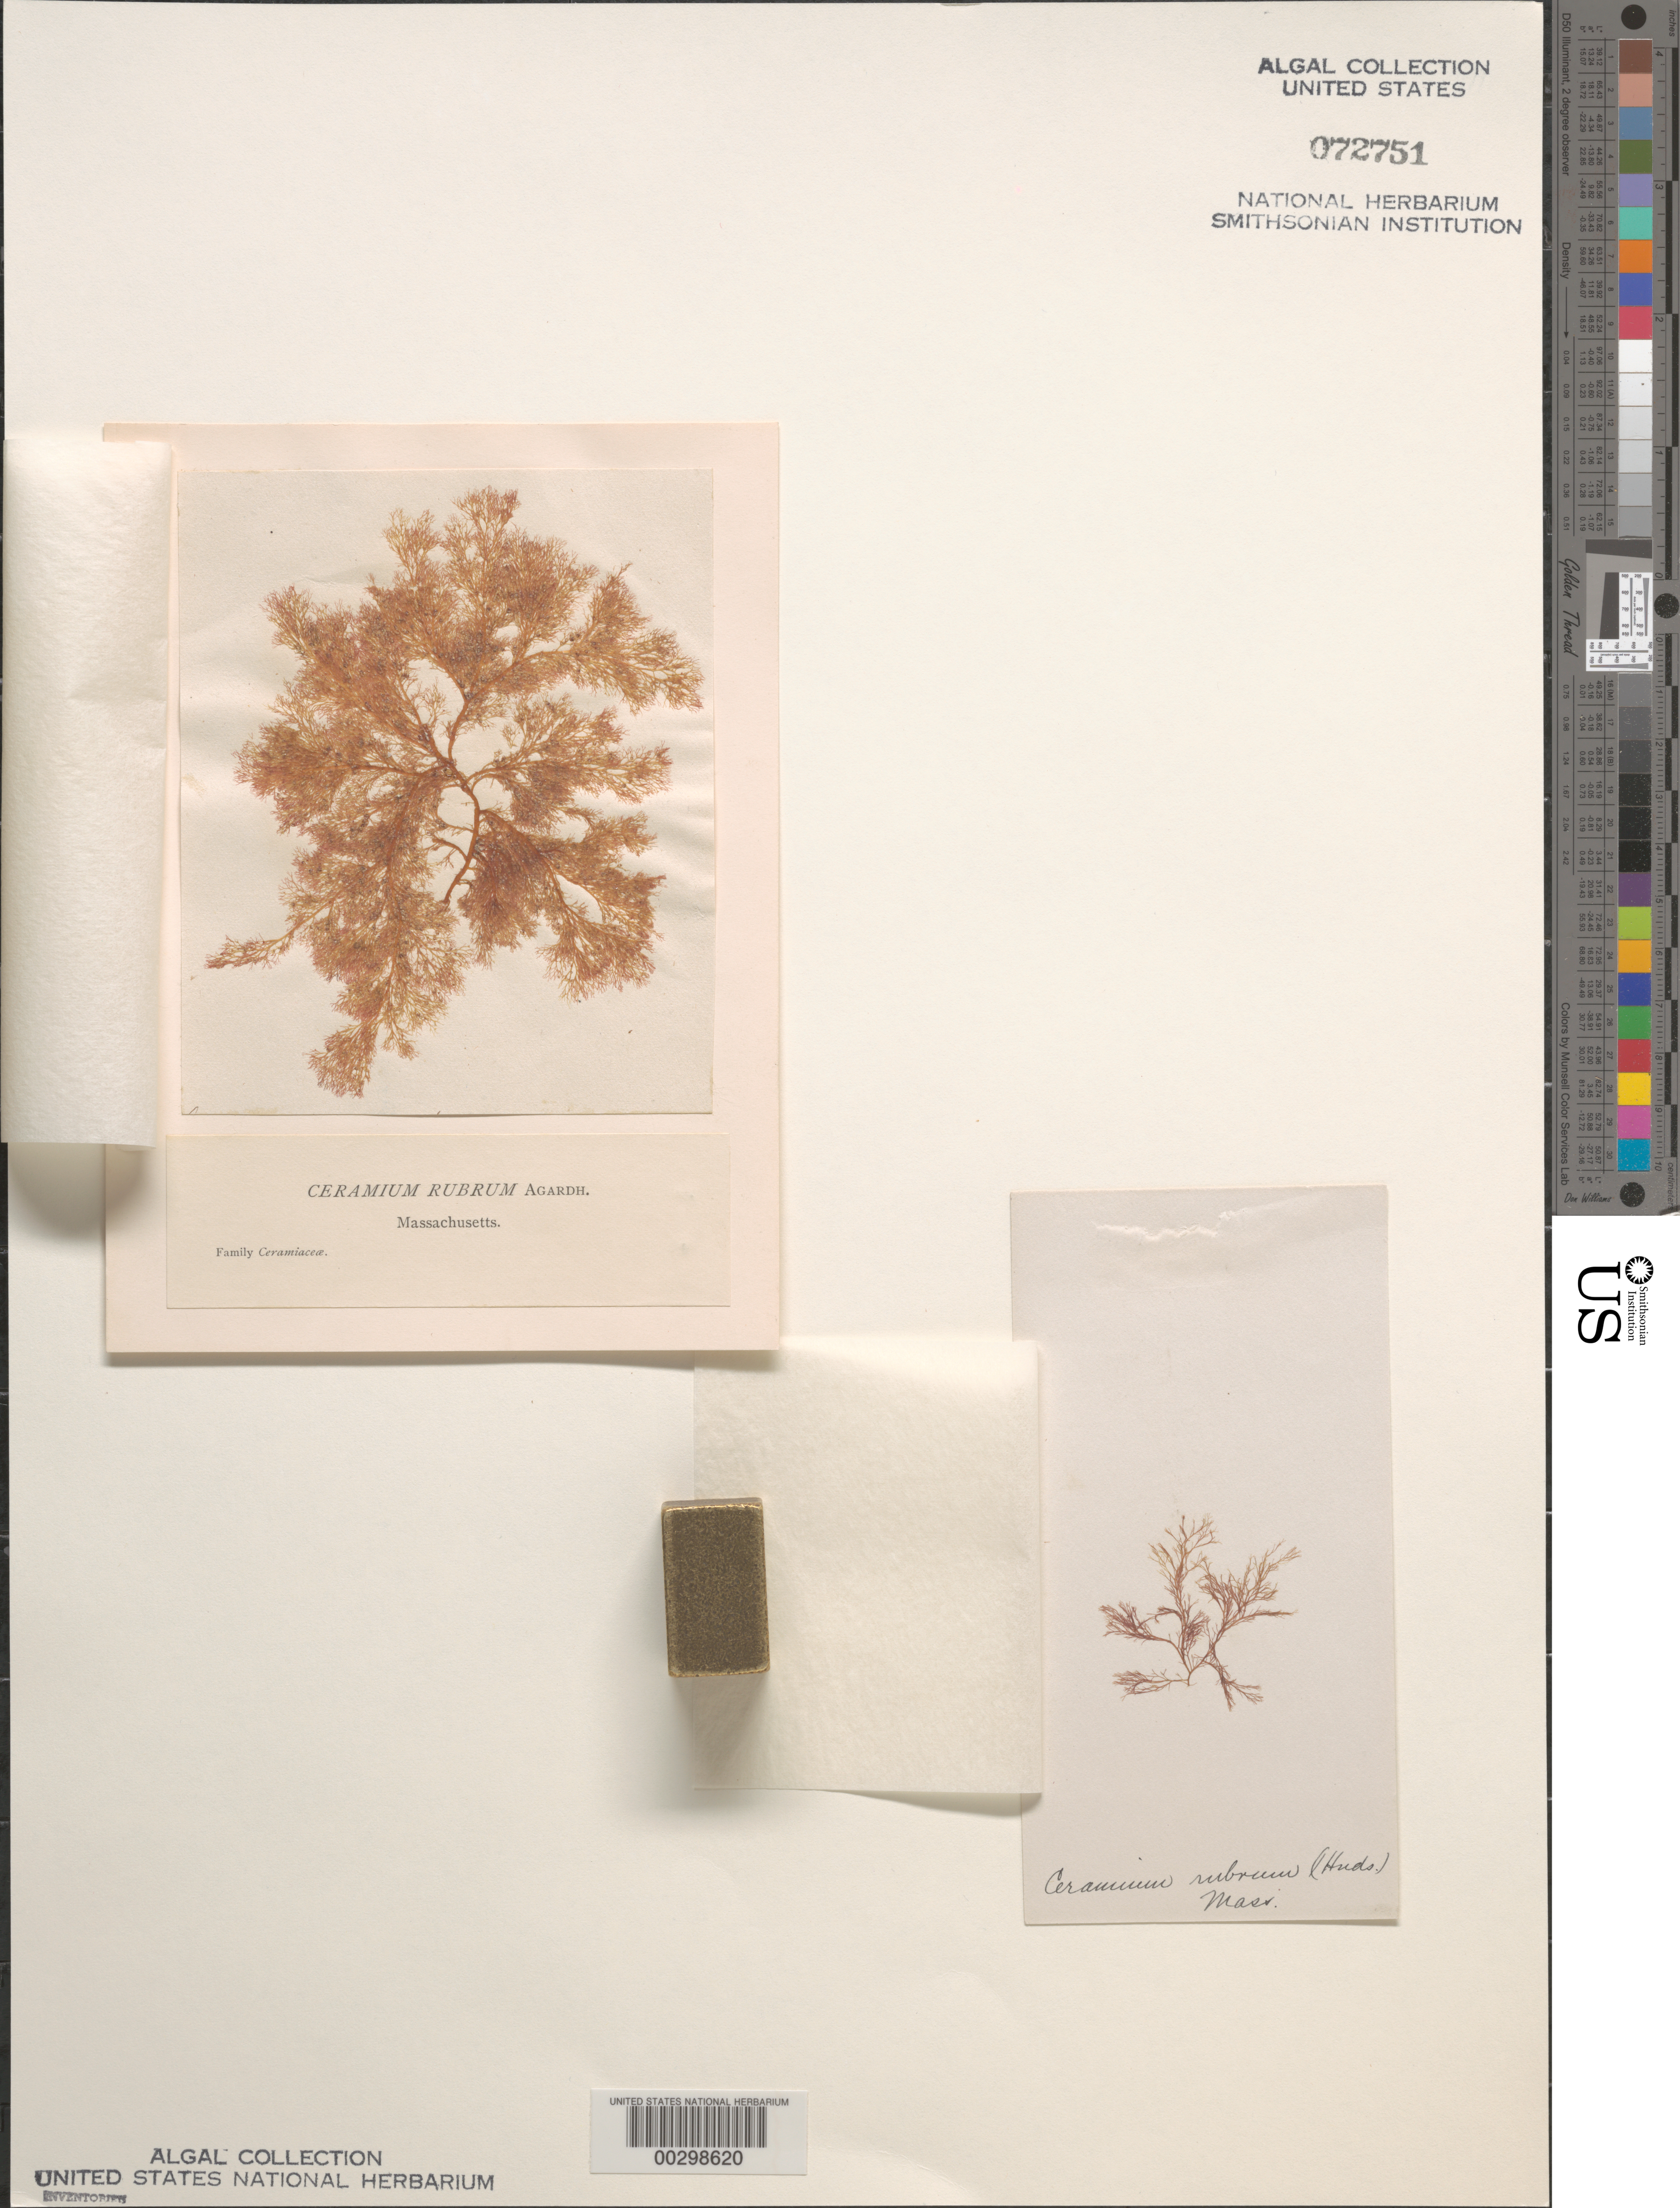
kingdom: Plantae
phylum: Rhodophyta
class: Florideophyceae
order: Ceramiales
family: Ceramiaceae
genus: Ceramium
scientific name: Ceramium rubrum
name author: C. Agardh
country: United States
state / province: Massachusetts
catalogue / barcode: US 72751